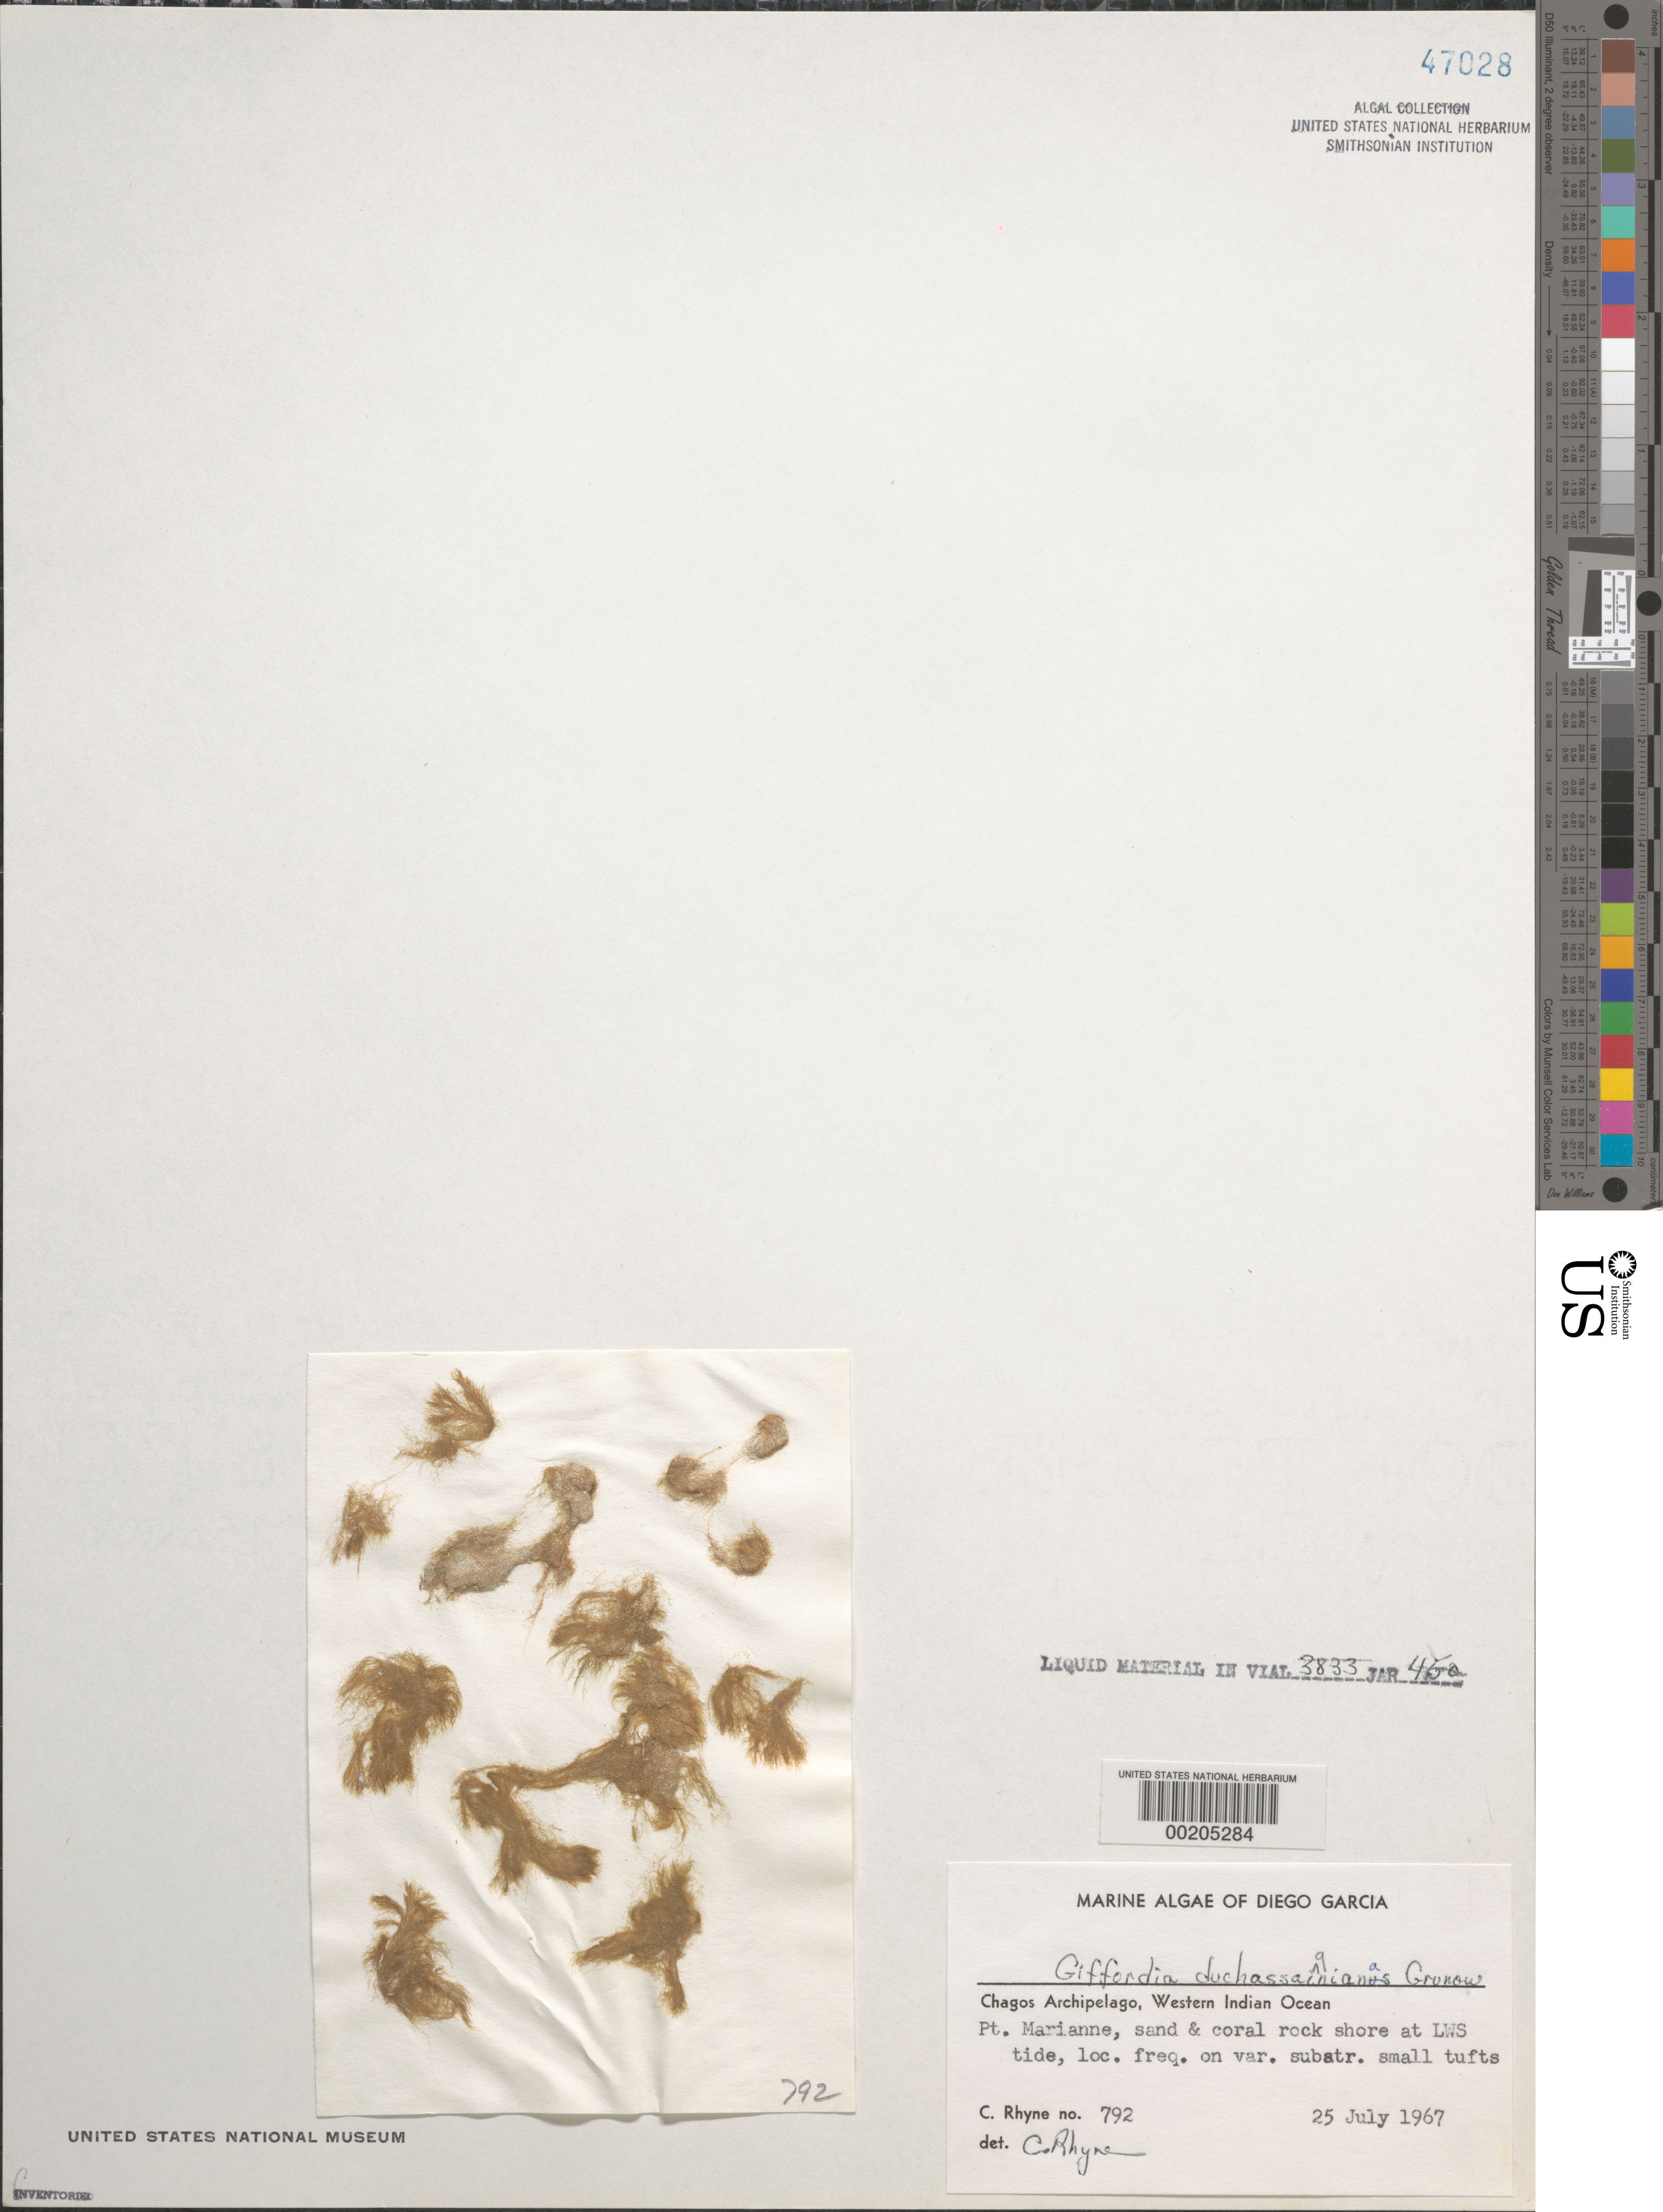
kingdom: Chromista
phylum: Ochrophyta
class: Phaeophyceae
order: Ectocarpales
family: Acinetosporaceae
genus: Giffordia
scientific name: Giffordia duchassaingiana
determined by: Rhyne, C. F.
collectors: C. Rhyne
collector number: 792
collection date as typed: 25 Jul 1967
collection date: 1967-07-25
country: British Indian Ocean Territory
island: Diego Garcia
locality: Point Marianne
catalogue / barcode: US 47028